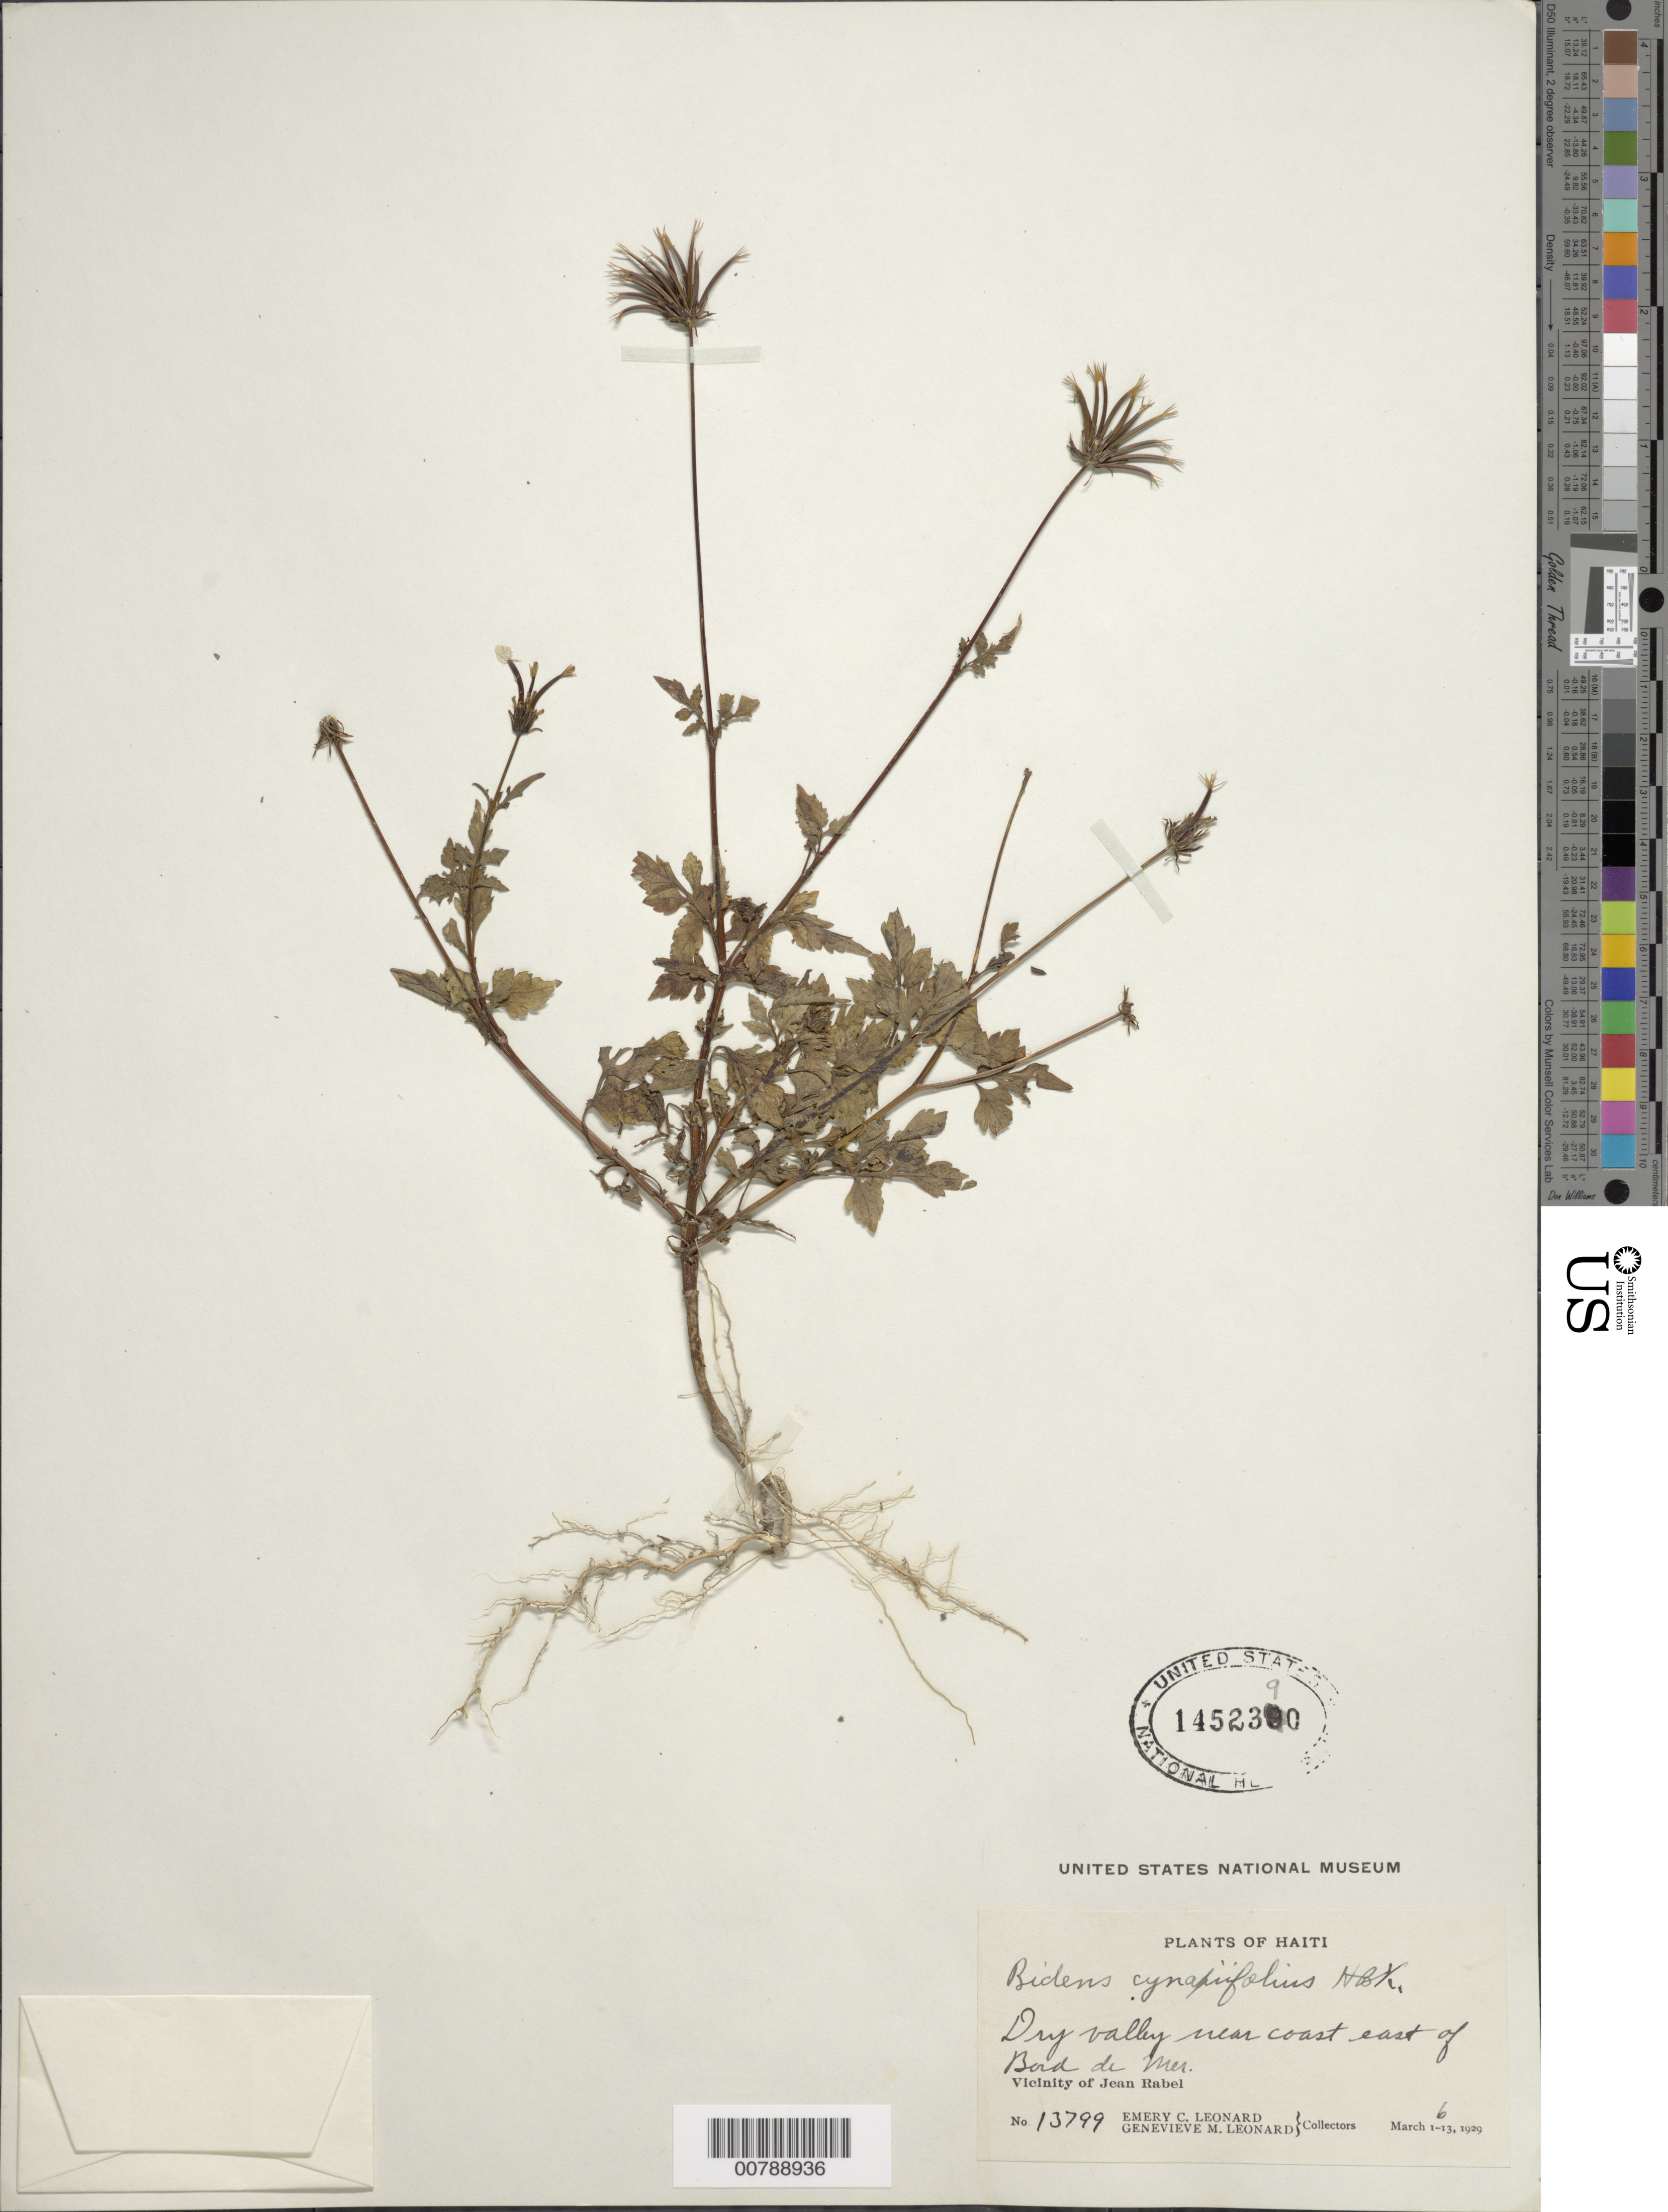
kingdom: Plantae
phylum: Tracheophyta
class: Magnoliopsida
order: Asterales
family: Asteraceae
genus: Bidens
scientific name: Bidens cynapiifolia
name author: Kunth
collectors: E. C. Leonard & G. M. Leonard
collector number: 13799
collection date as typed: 06 Mar 1929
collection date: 1929-03-06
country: Haiti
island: Hispaniola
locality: Vicinity of Jean Rabel, dry valley near coast east of Bord de Mer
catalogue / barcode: US 1452390